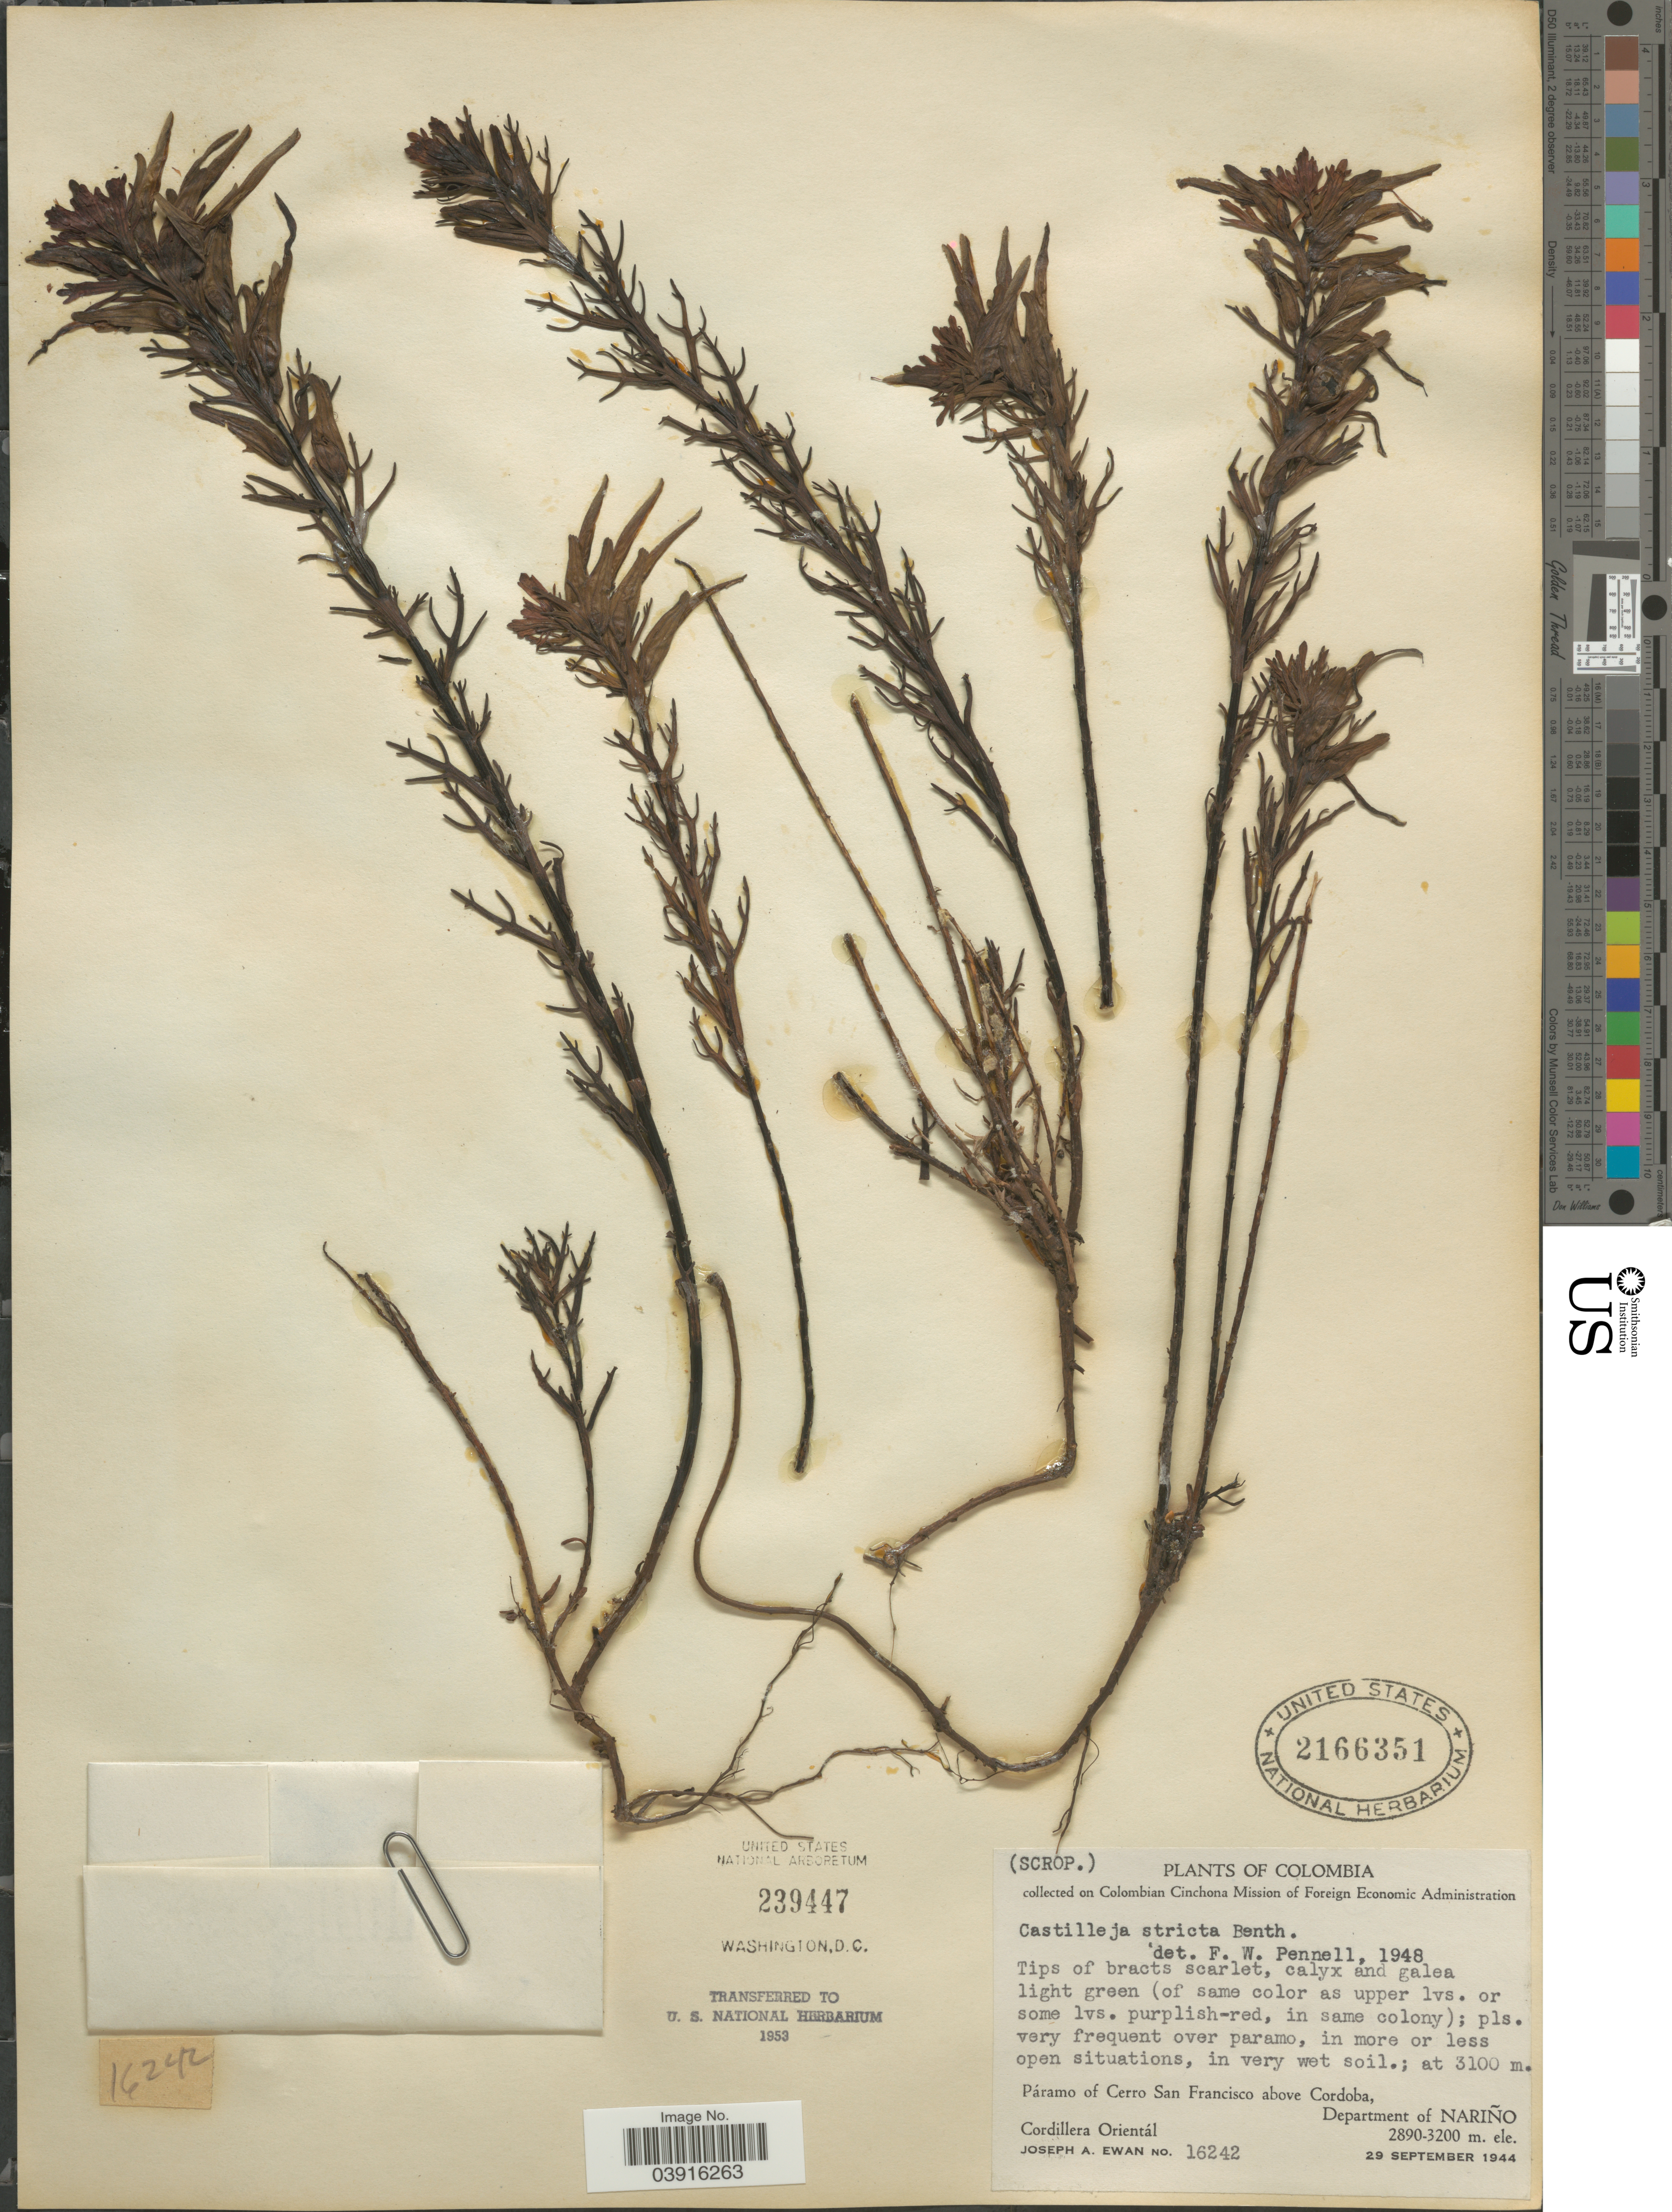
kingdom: Plantae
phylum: Tracheophyta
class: Magnoliopsida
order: Lamiales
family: Orobanchaceae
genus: Castilleja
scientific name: Castilleja fissifolia subsp. fruticosa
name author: (Wedd.) Melch.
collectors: J. A. Ewan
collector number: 16242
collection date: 1944-09-29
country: Colombia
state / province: Nariño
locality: Páramo of Cerro San Francisco above Cordoba, Department of Nariño. Cordillera Orientál.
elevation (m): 3100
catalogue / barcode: US 2166351